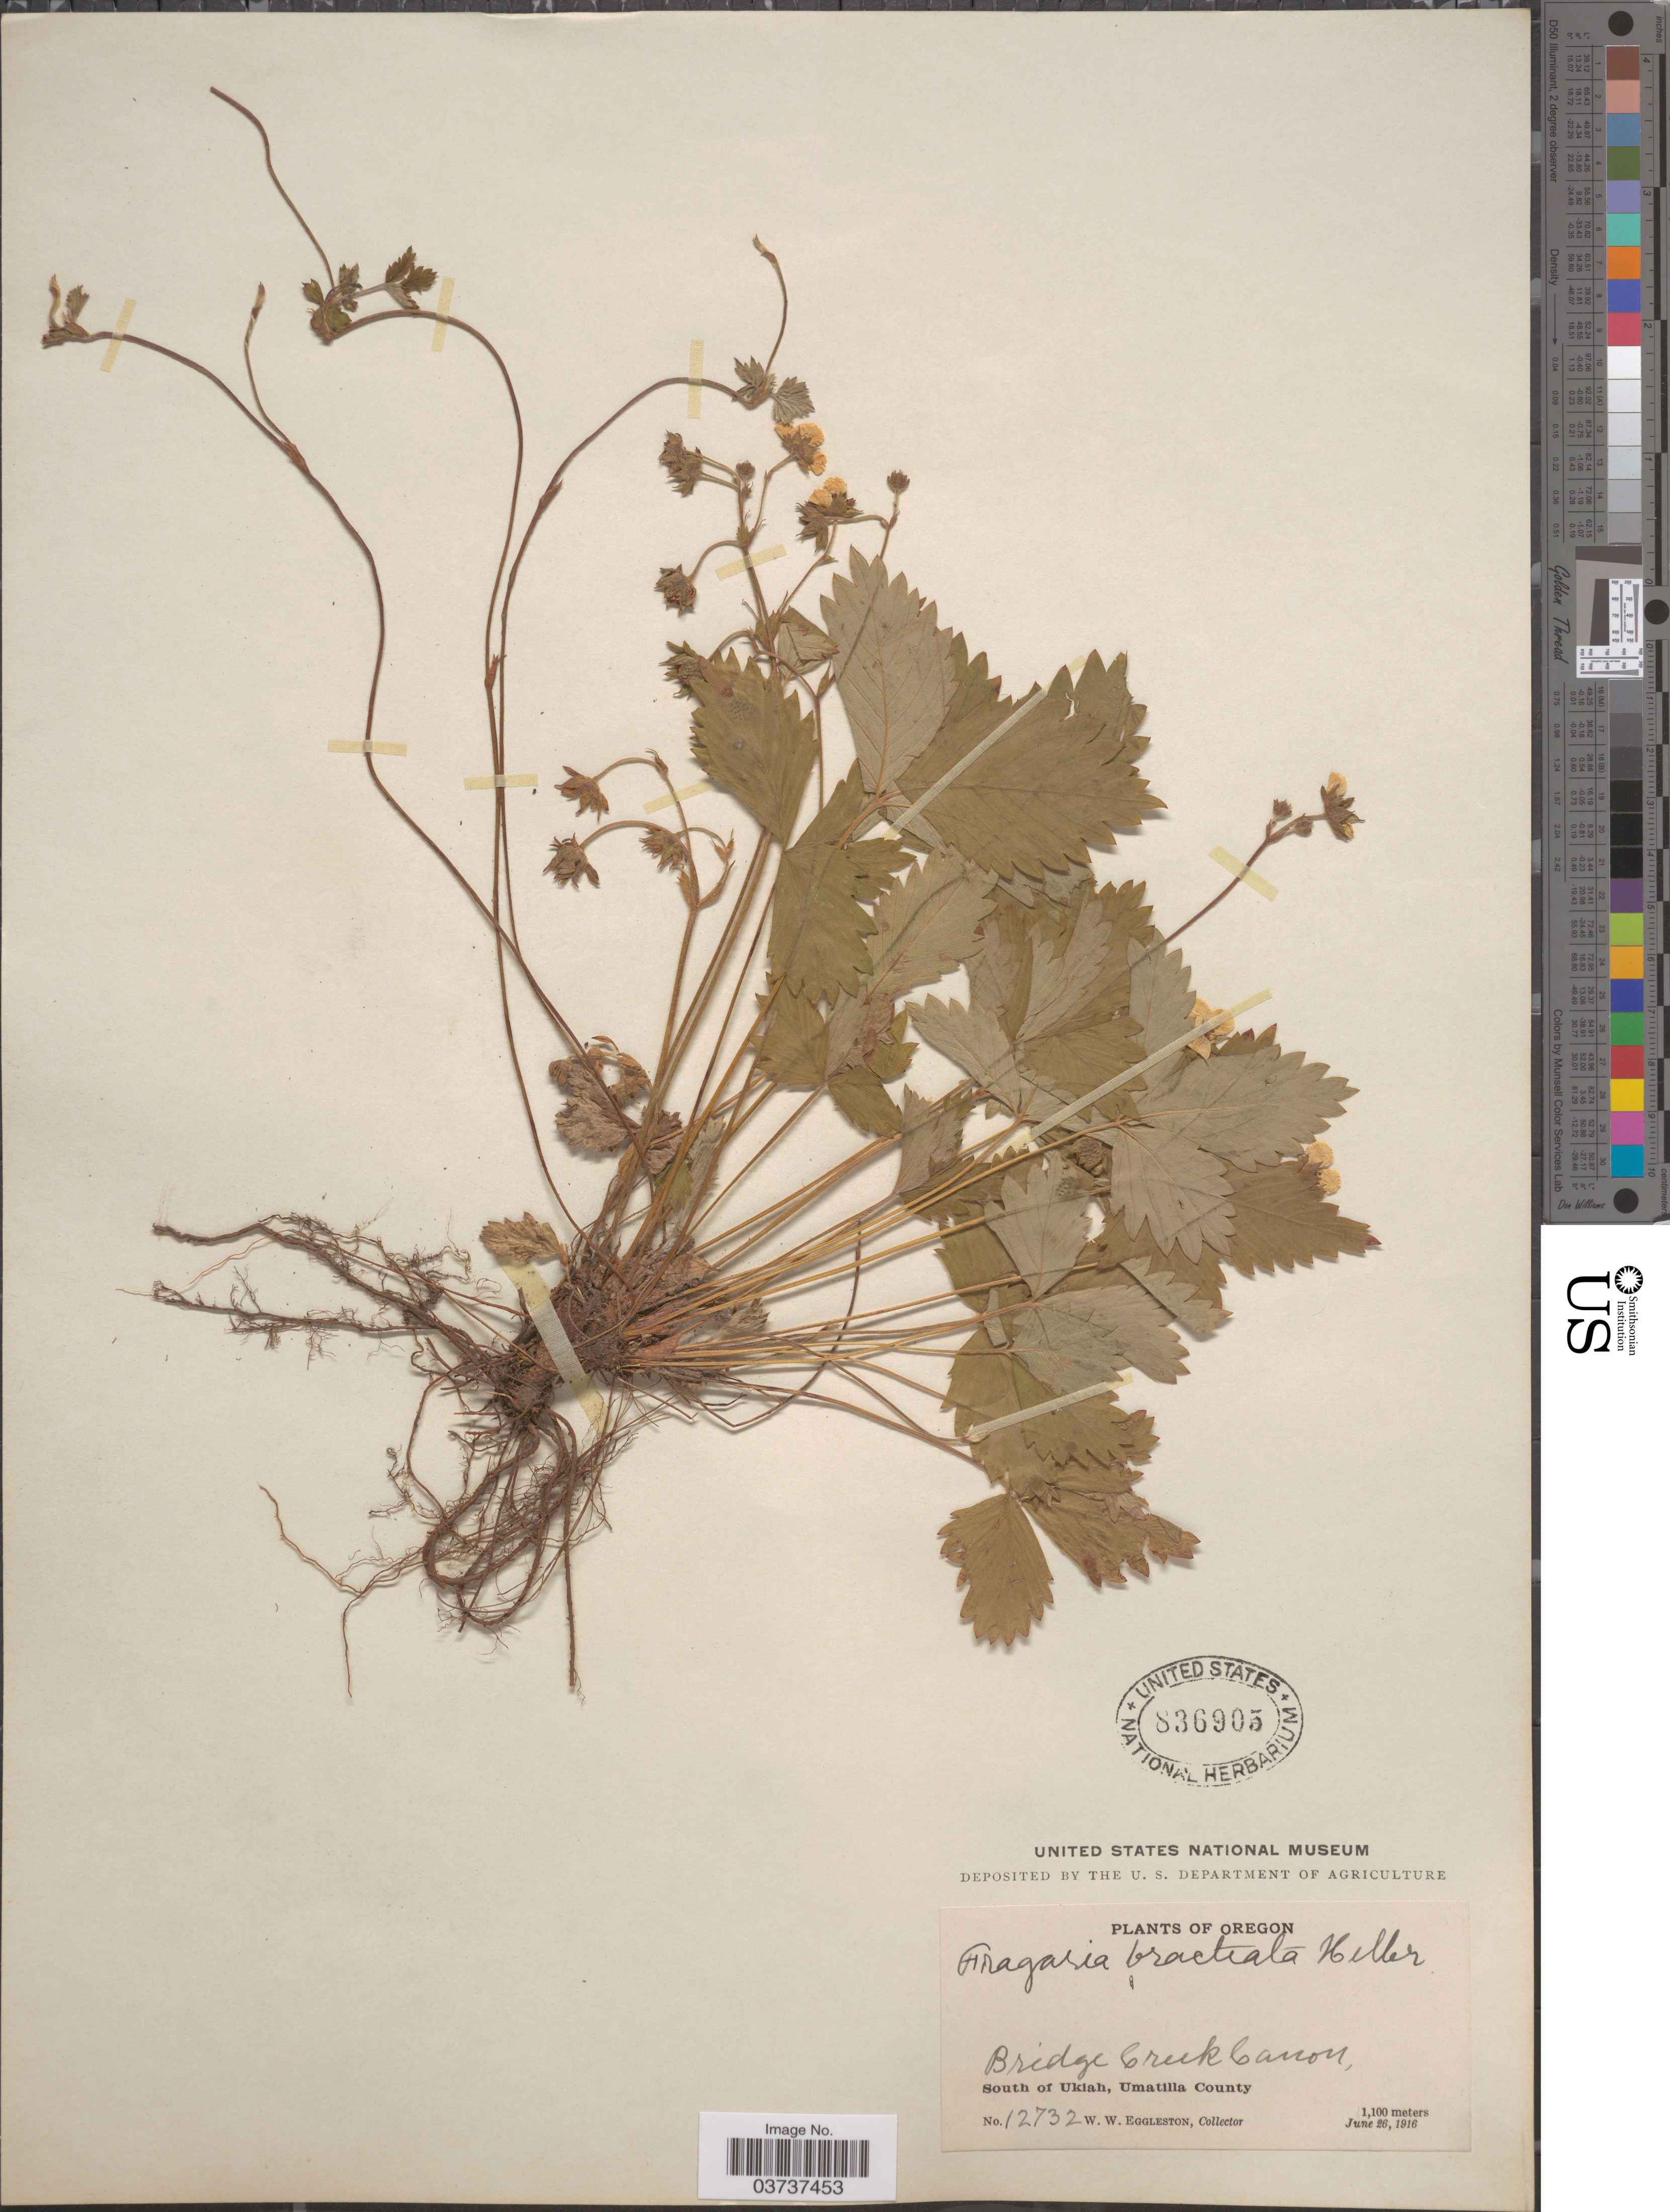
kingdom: Plantae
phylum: Tracheophyta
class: Magnoliopsida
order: Rosales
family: Rosaceae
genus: Fragaria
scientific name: Fragaria vesca subsp. bracteata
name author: L.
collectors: W. W. Eggleston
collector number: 12732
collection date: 1916-06-26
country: United States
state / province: Oregon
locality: Bridge Creek Canon, South of Ukiah, Umatilla County.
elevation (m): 1100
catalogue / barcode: US 836905